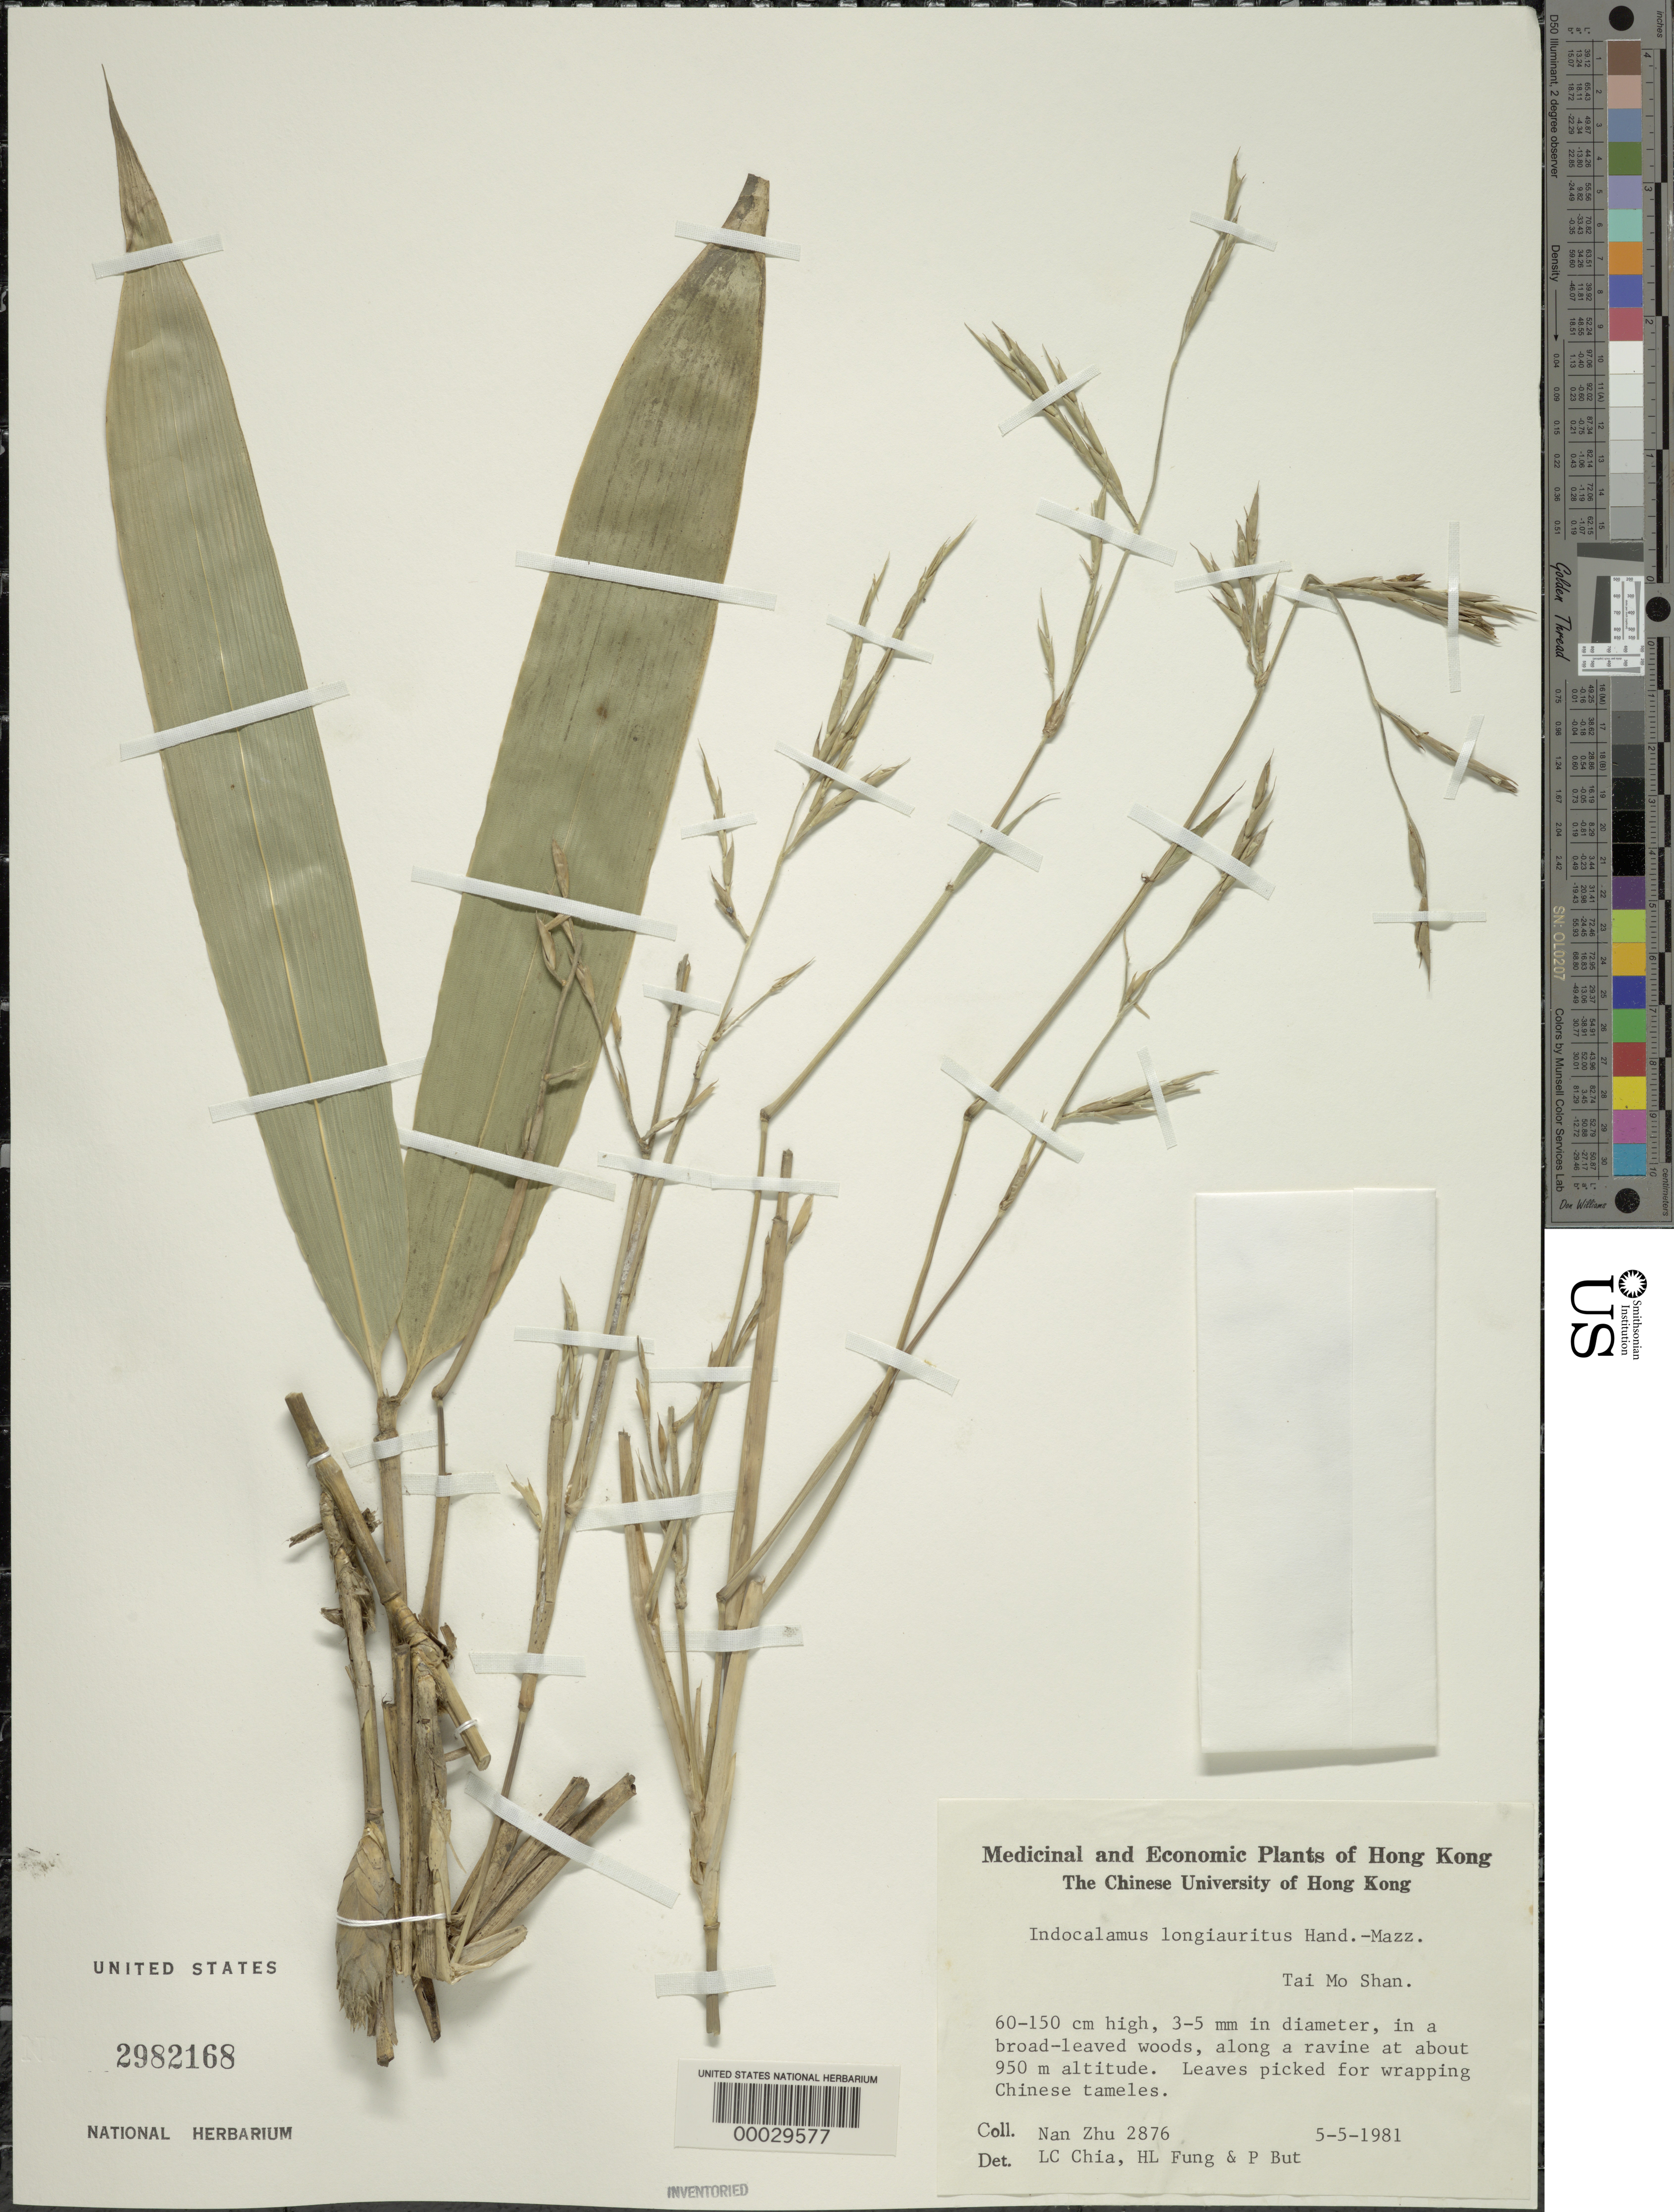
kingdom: Plantae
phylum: Tracheophyta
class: Liliopsida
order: Poales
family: Poaceae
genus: Indocalamus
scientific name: Indocalamus longiauritus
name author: Hand.-Mazz.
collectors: N. Zhu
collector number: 2876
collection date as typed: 05 May 1981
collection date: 1981-05-05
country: China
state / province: Hong Kong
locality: Tai mo shan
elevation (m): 950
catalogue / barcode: US 2982168